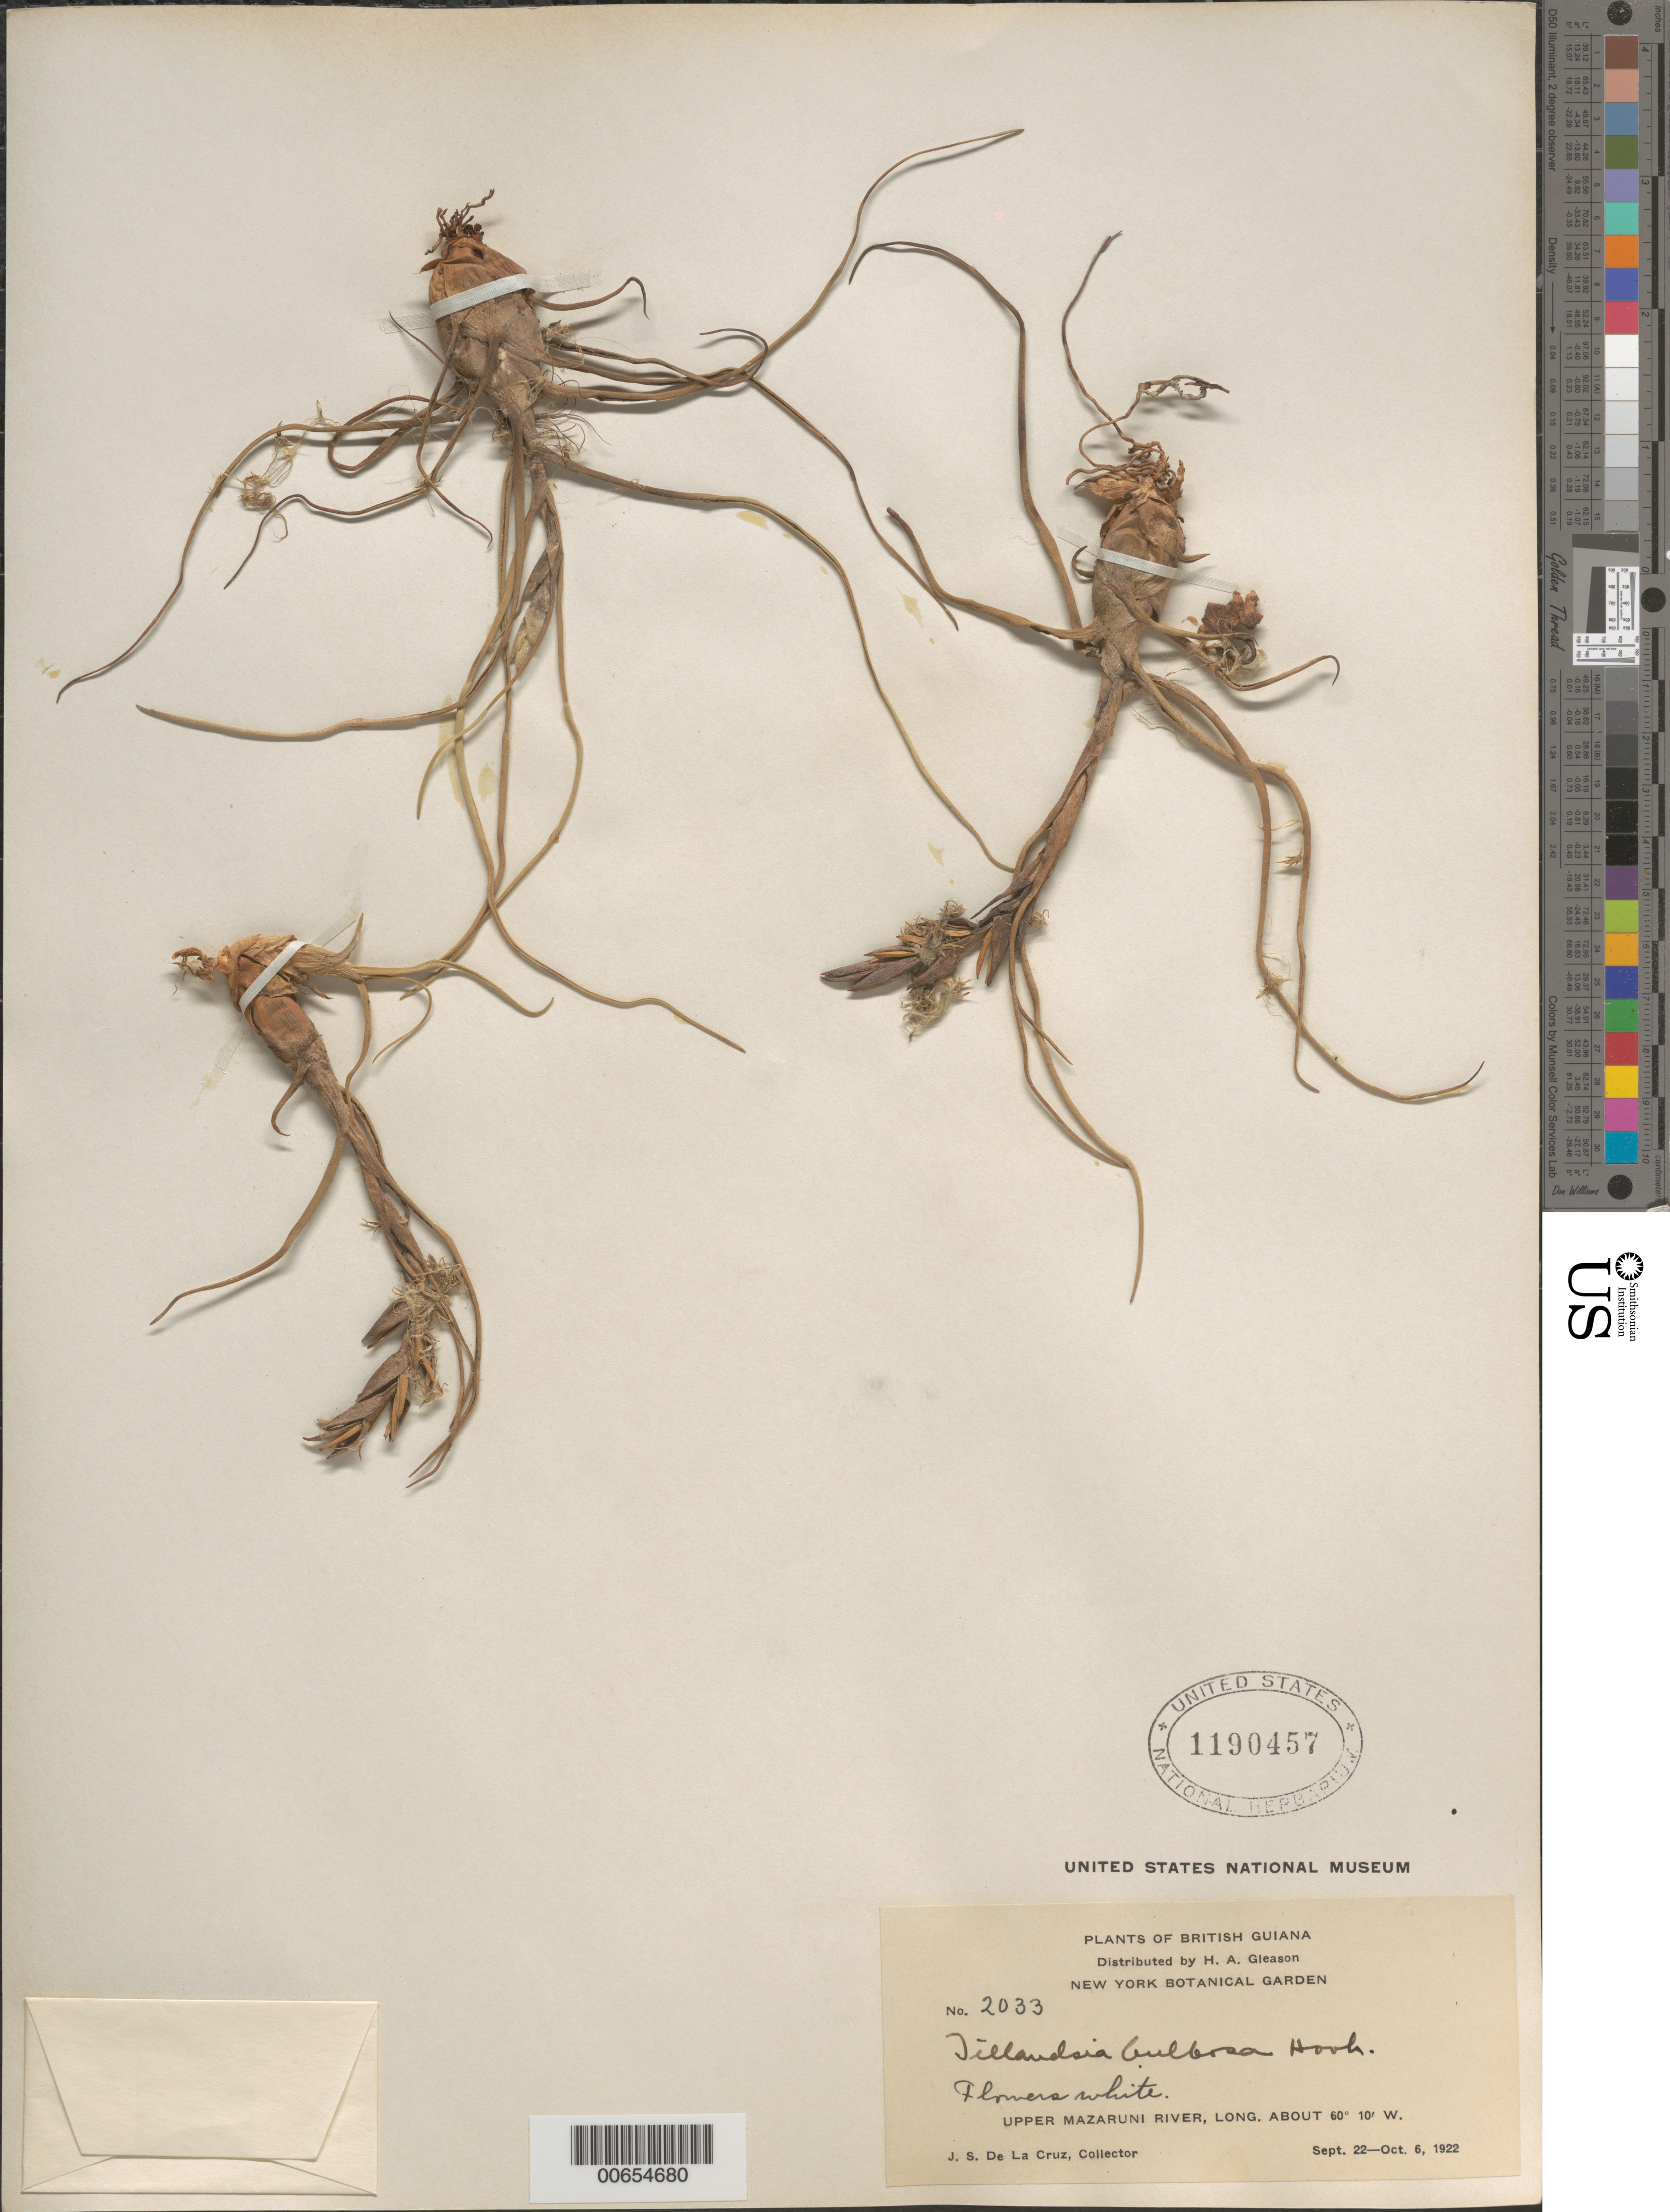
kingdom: Plantae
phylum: Tracheophyta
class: Liliopsida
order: Poales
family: Bromeliaceae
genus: Tillandsia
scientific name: Tillandsia bulbosa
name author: Hook.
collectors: J. S. de la Cruz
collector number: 2033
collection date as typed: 22-Sep-22 to 6-Oct-22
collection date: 1922-09-22/1922-10-06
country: Guyana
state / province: Cuyuni-Mazaruni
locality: Upper Mazaruni R.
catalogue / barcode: US 1190457